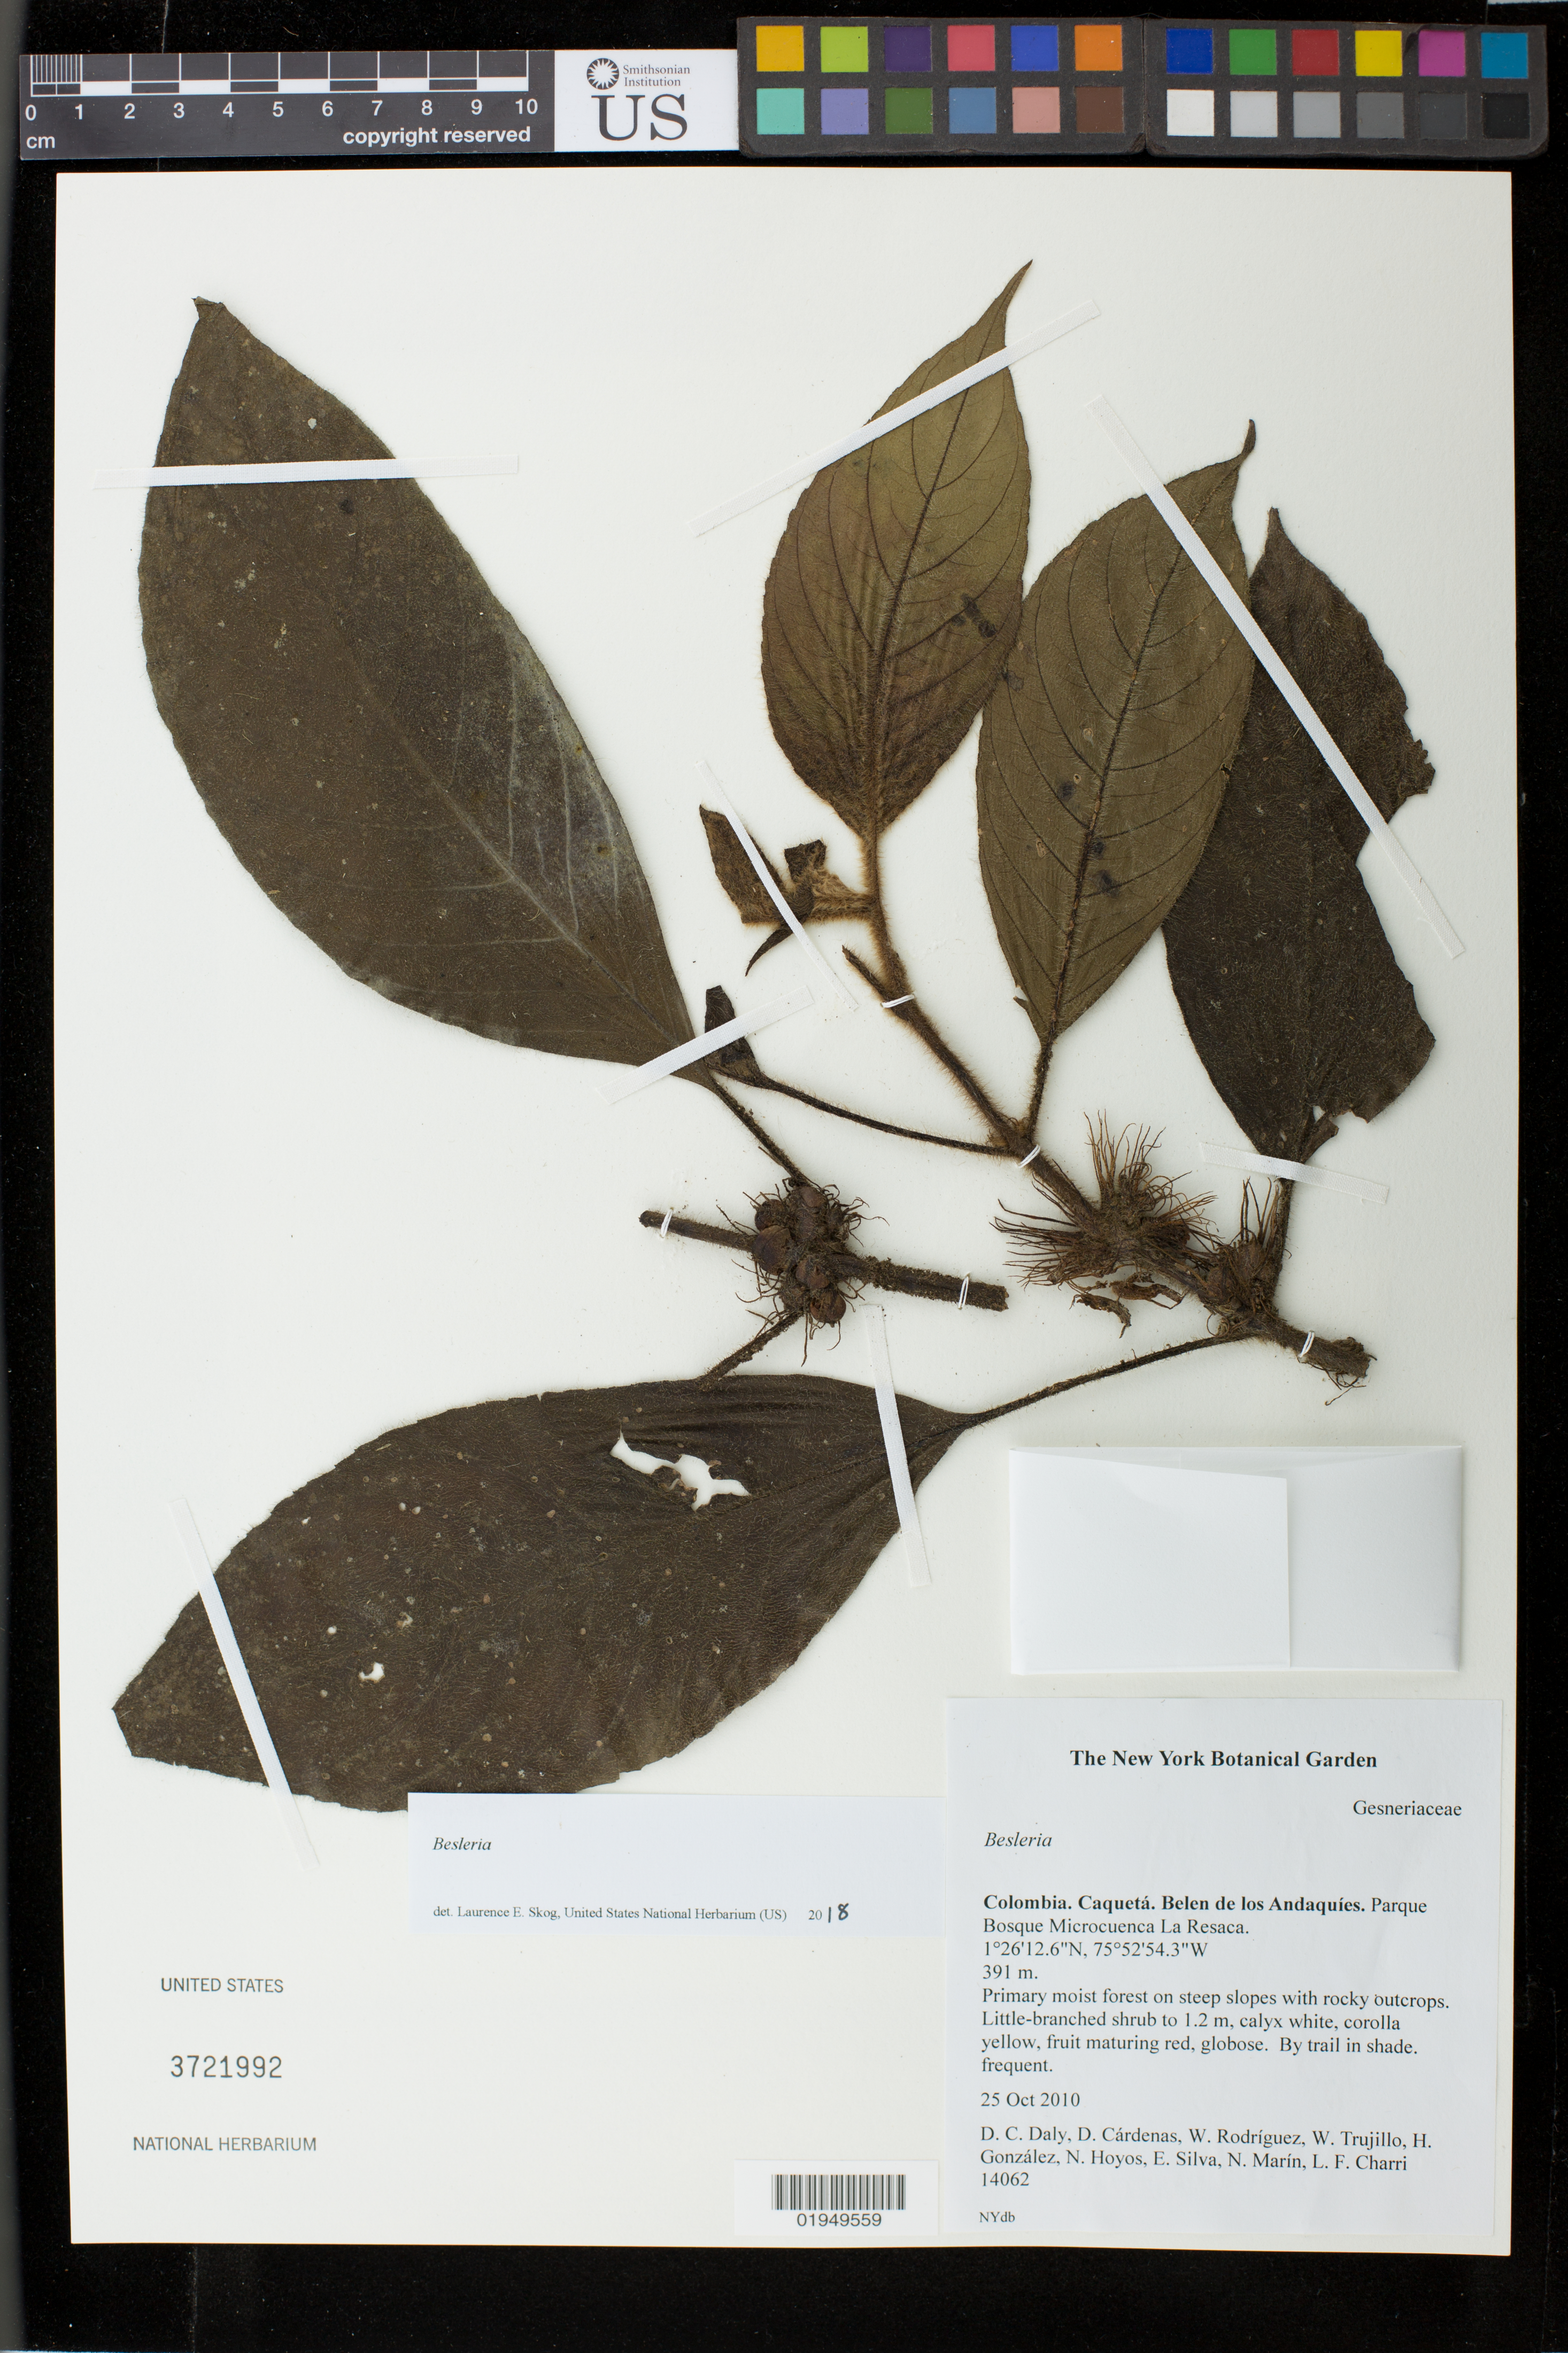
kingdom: Plantae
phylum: Tracheophyta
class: Magnoliopsida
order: Lamiales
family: Gesneriaceae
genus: Besleria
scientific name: Besleria sp.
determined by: Skog, Laurence E.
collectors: D. C. Daly, D. Cárdenas, W. Rodriguez, W. Trujillo, H. González, N. Hoyos, E. Silva, N. Marín & L. Charri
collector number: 14062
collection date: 2010-10-25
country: Colombia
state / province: Caquetá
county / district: Belen de Los Andaquies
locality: Parque Bosque Microcuenca La Resaca.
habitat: Primary moist forest on steep slopes with rocky outcrops. By trail in shade. Frequent.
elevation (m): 391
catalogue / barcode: US 3721992